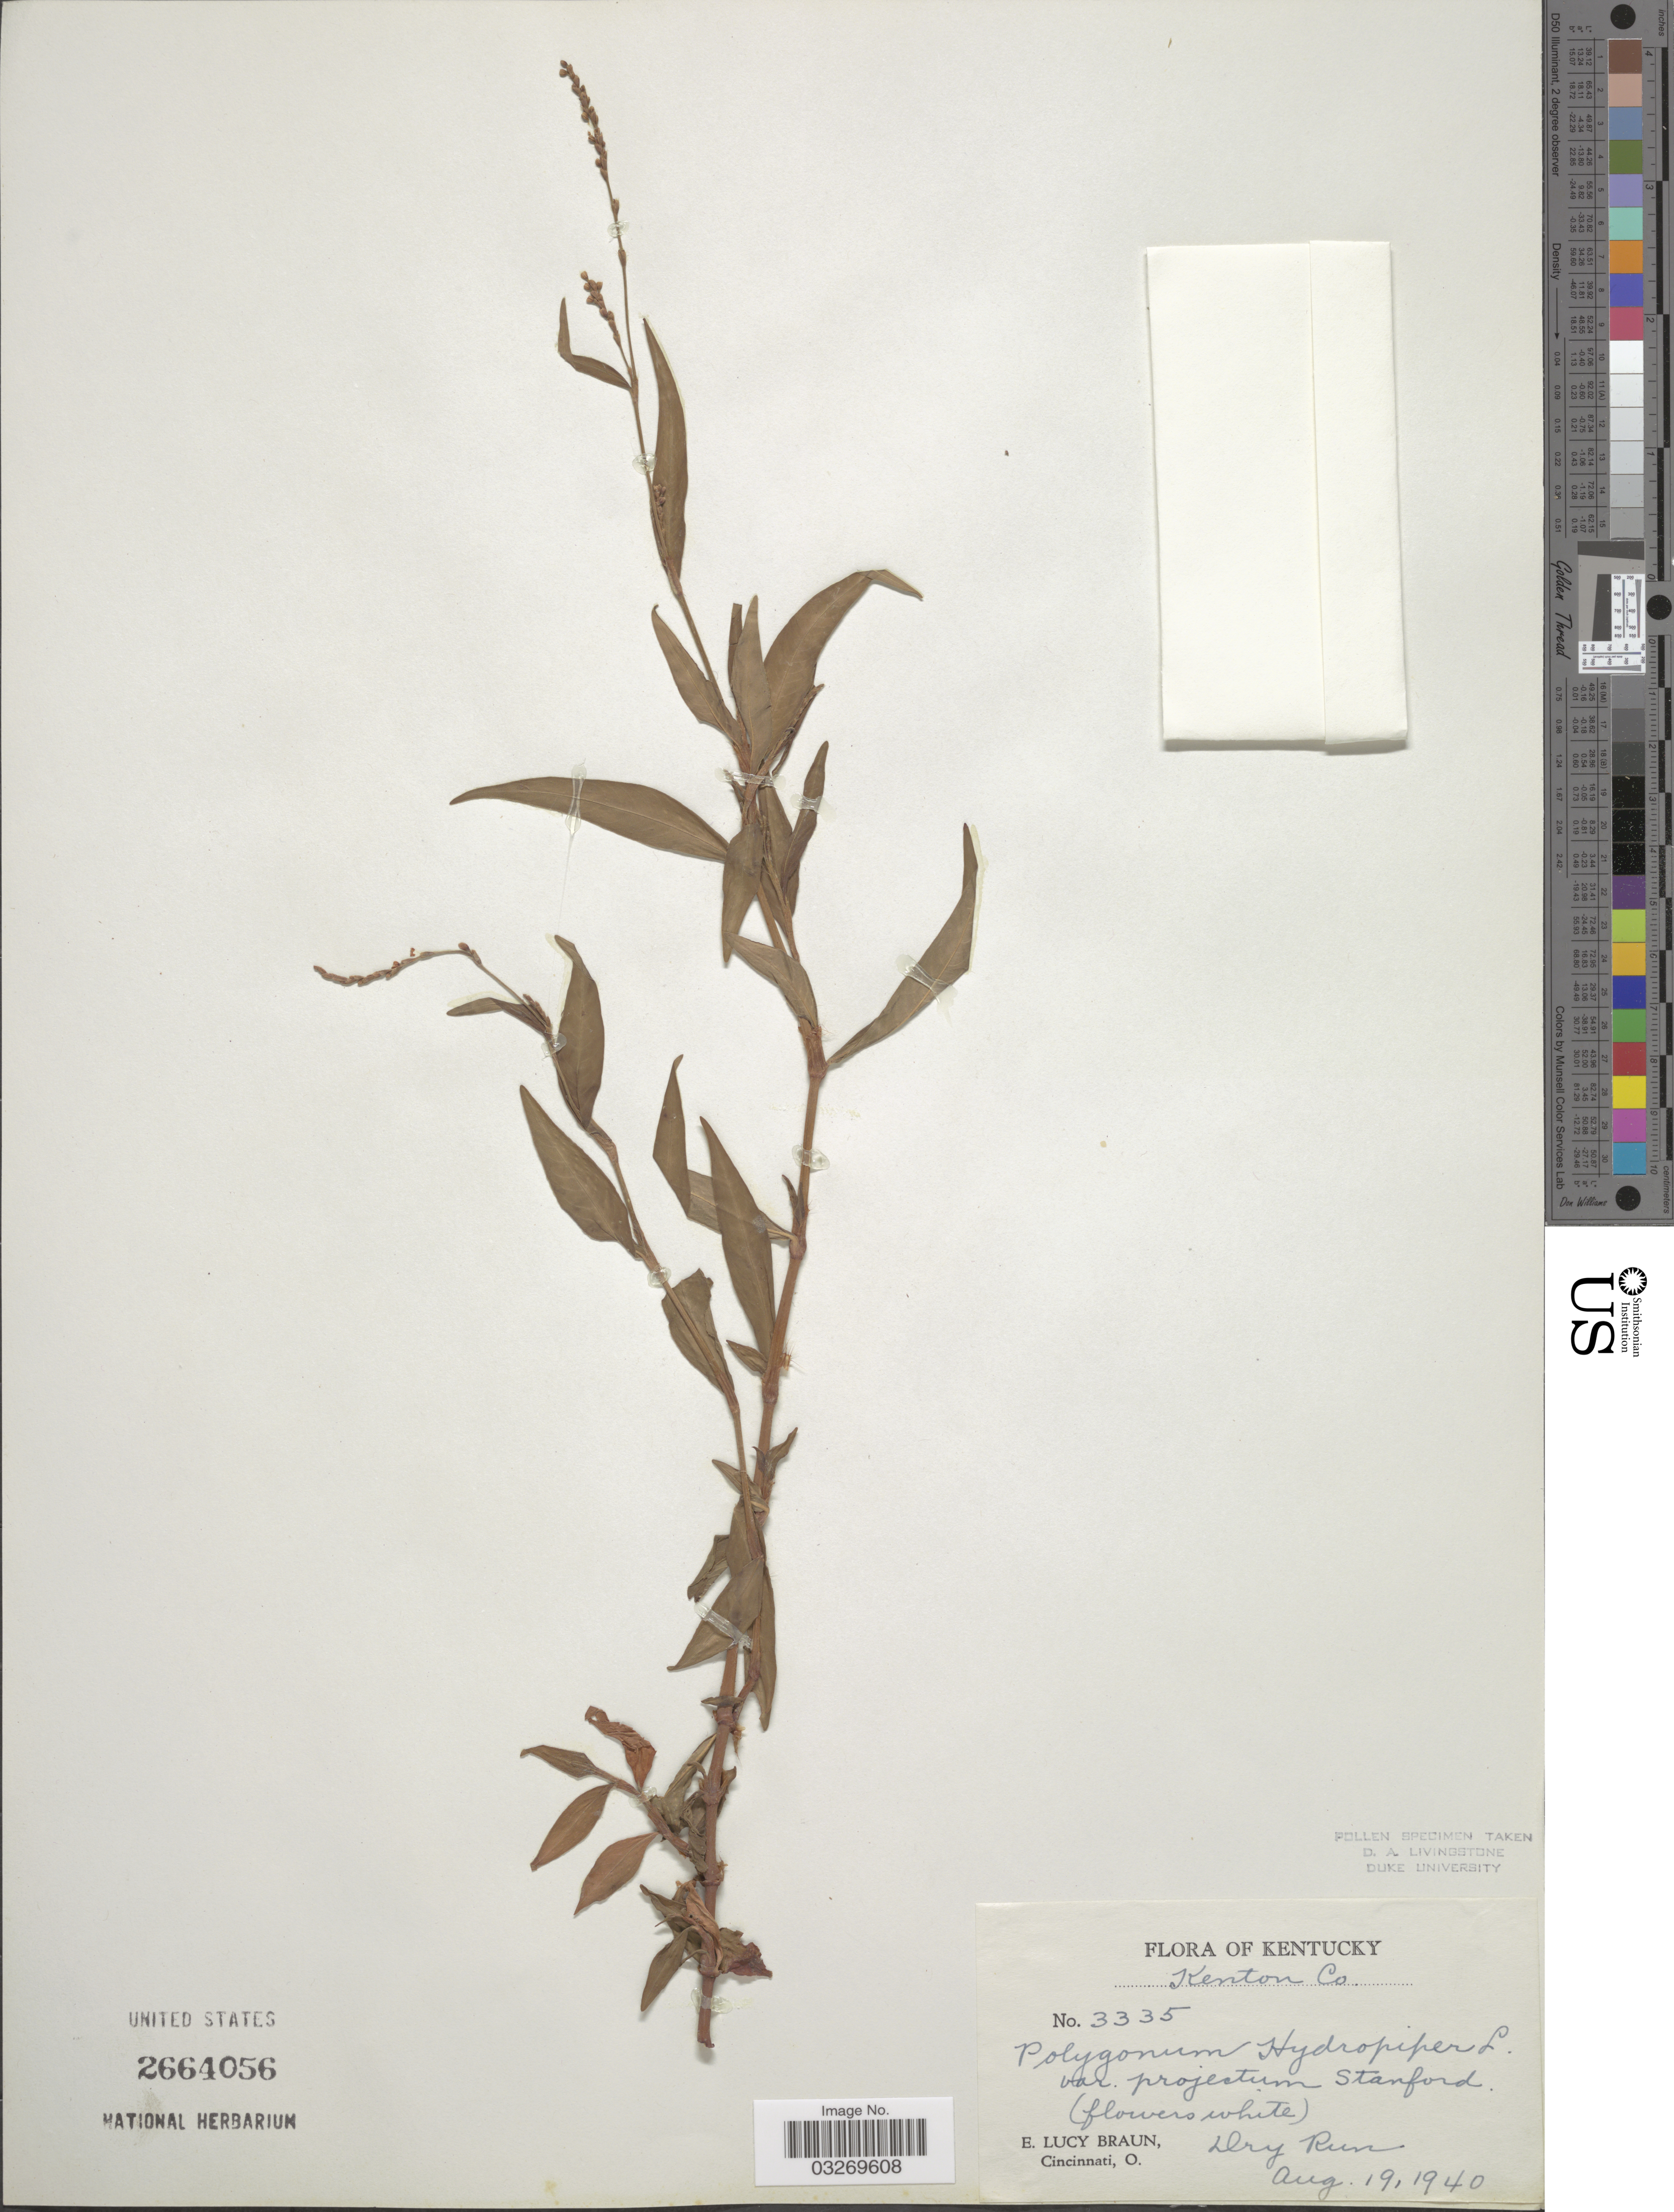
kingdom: Plantae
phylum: Tracheophyta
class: Magnoliopsida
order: Caryophyllales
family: Polygonaceae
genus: Persicaria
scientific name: Persicaria hydropiper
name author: (L.) Delarbre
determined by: Atha, D. E.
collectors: E. L. Braun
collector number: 3335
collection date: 1940-08-19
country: United States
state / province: Kentucky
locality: Kenton Co., Dry Run.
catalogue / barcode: US 2664056